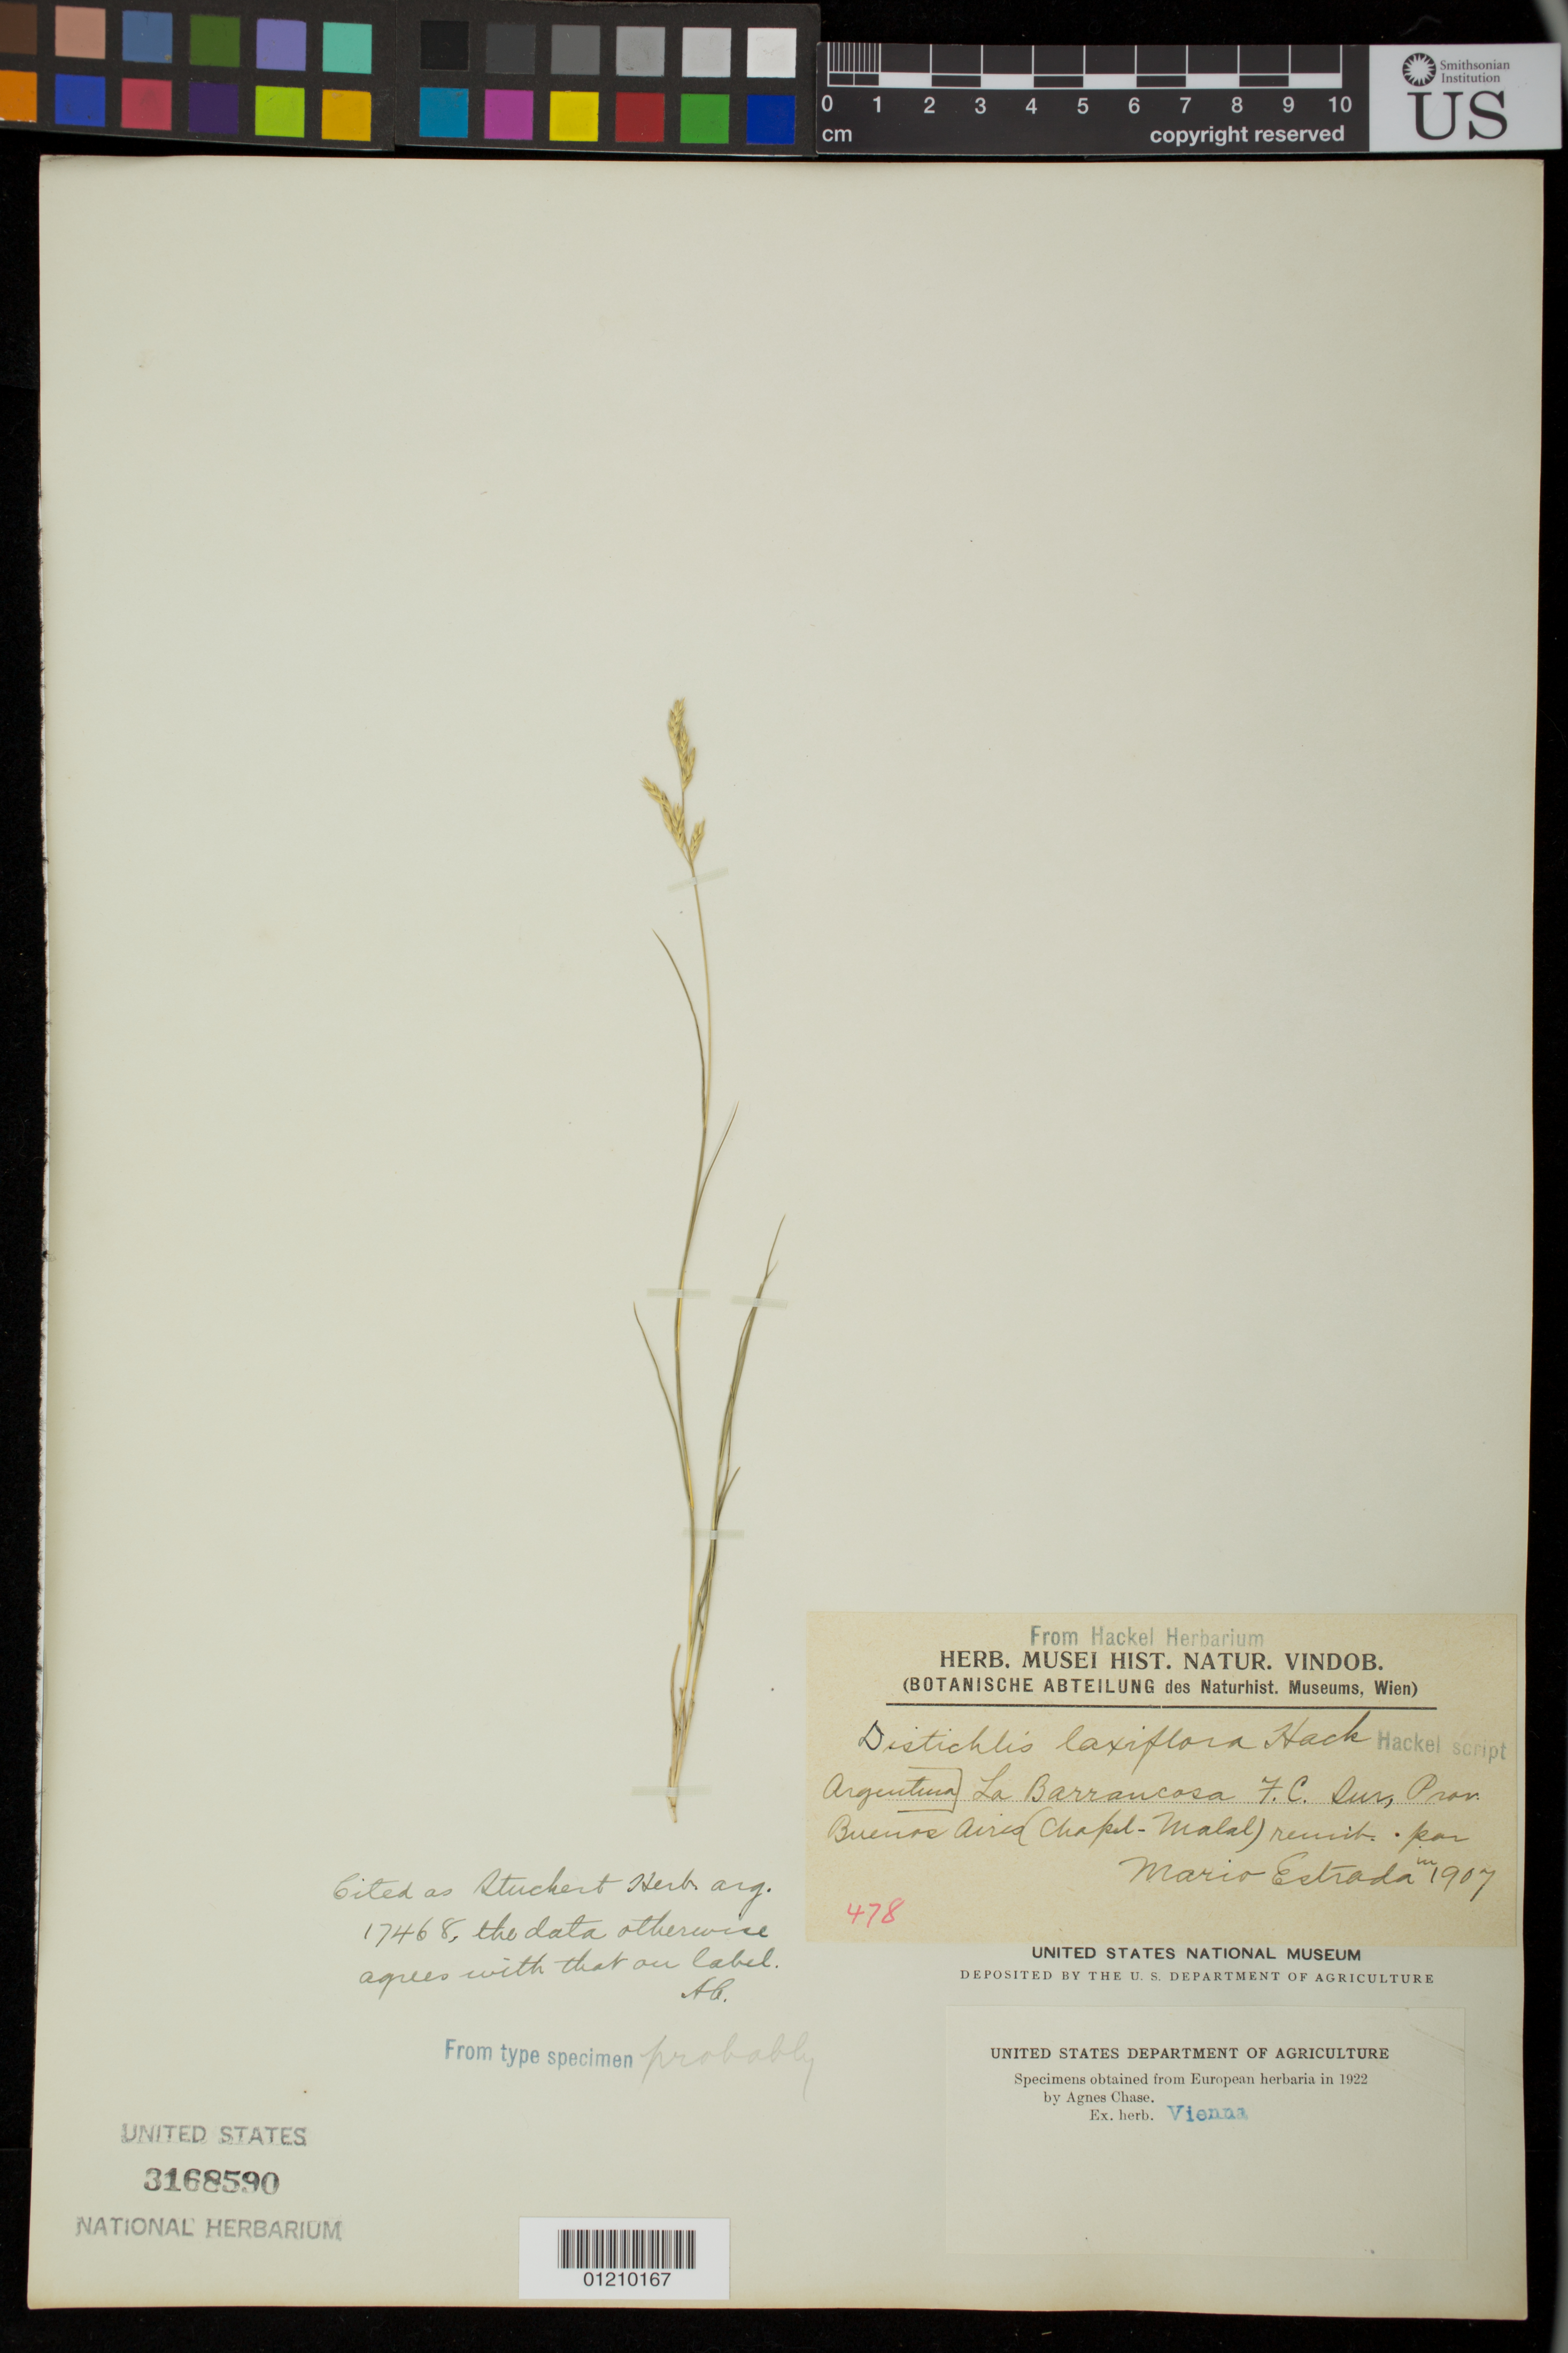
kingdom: Plantae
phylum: Tracheophyta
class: Liliopsida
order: Poales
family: Poaceae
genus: Distichlis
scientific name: Distichlis laxiflora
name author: Hack.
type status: Possible Type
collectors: M. Estrada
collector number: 478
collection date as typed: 1907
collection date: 1907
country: Argentina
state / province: Buenos Aires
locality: Chapal-Malal, La Barrancosa, F. C. Sur.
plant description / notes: Specimen Ex. Vienna Herb.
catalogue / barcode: US 3168590